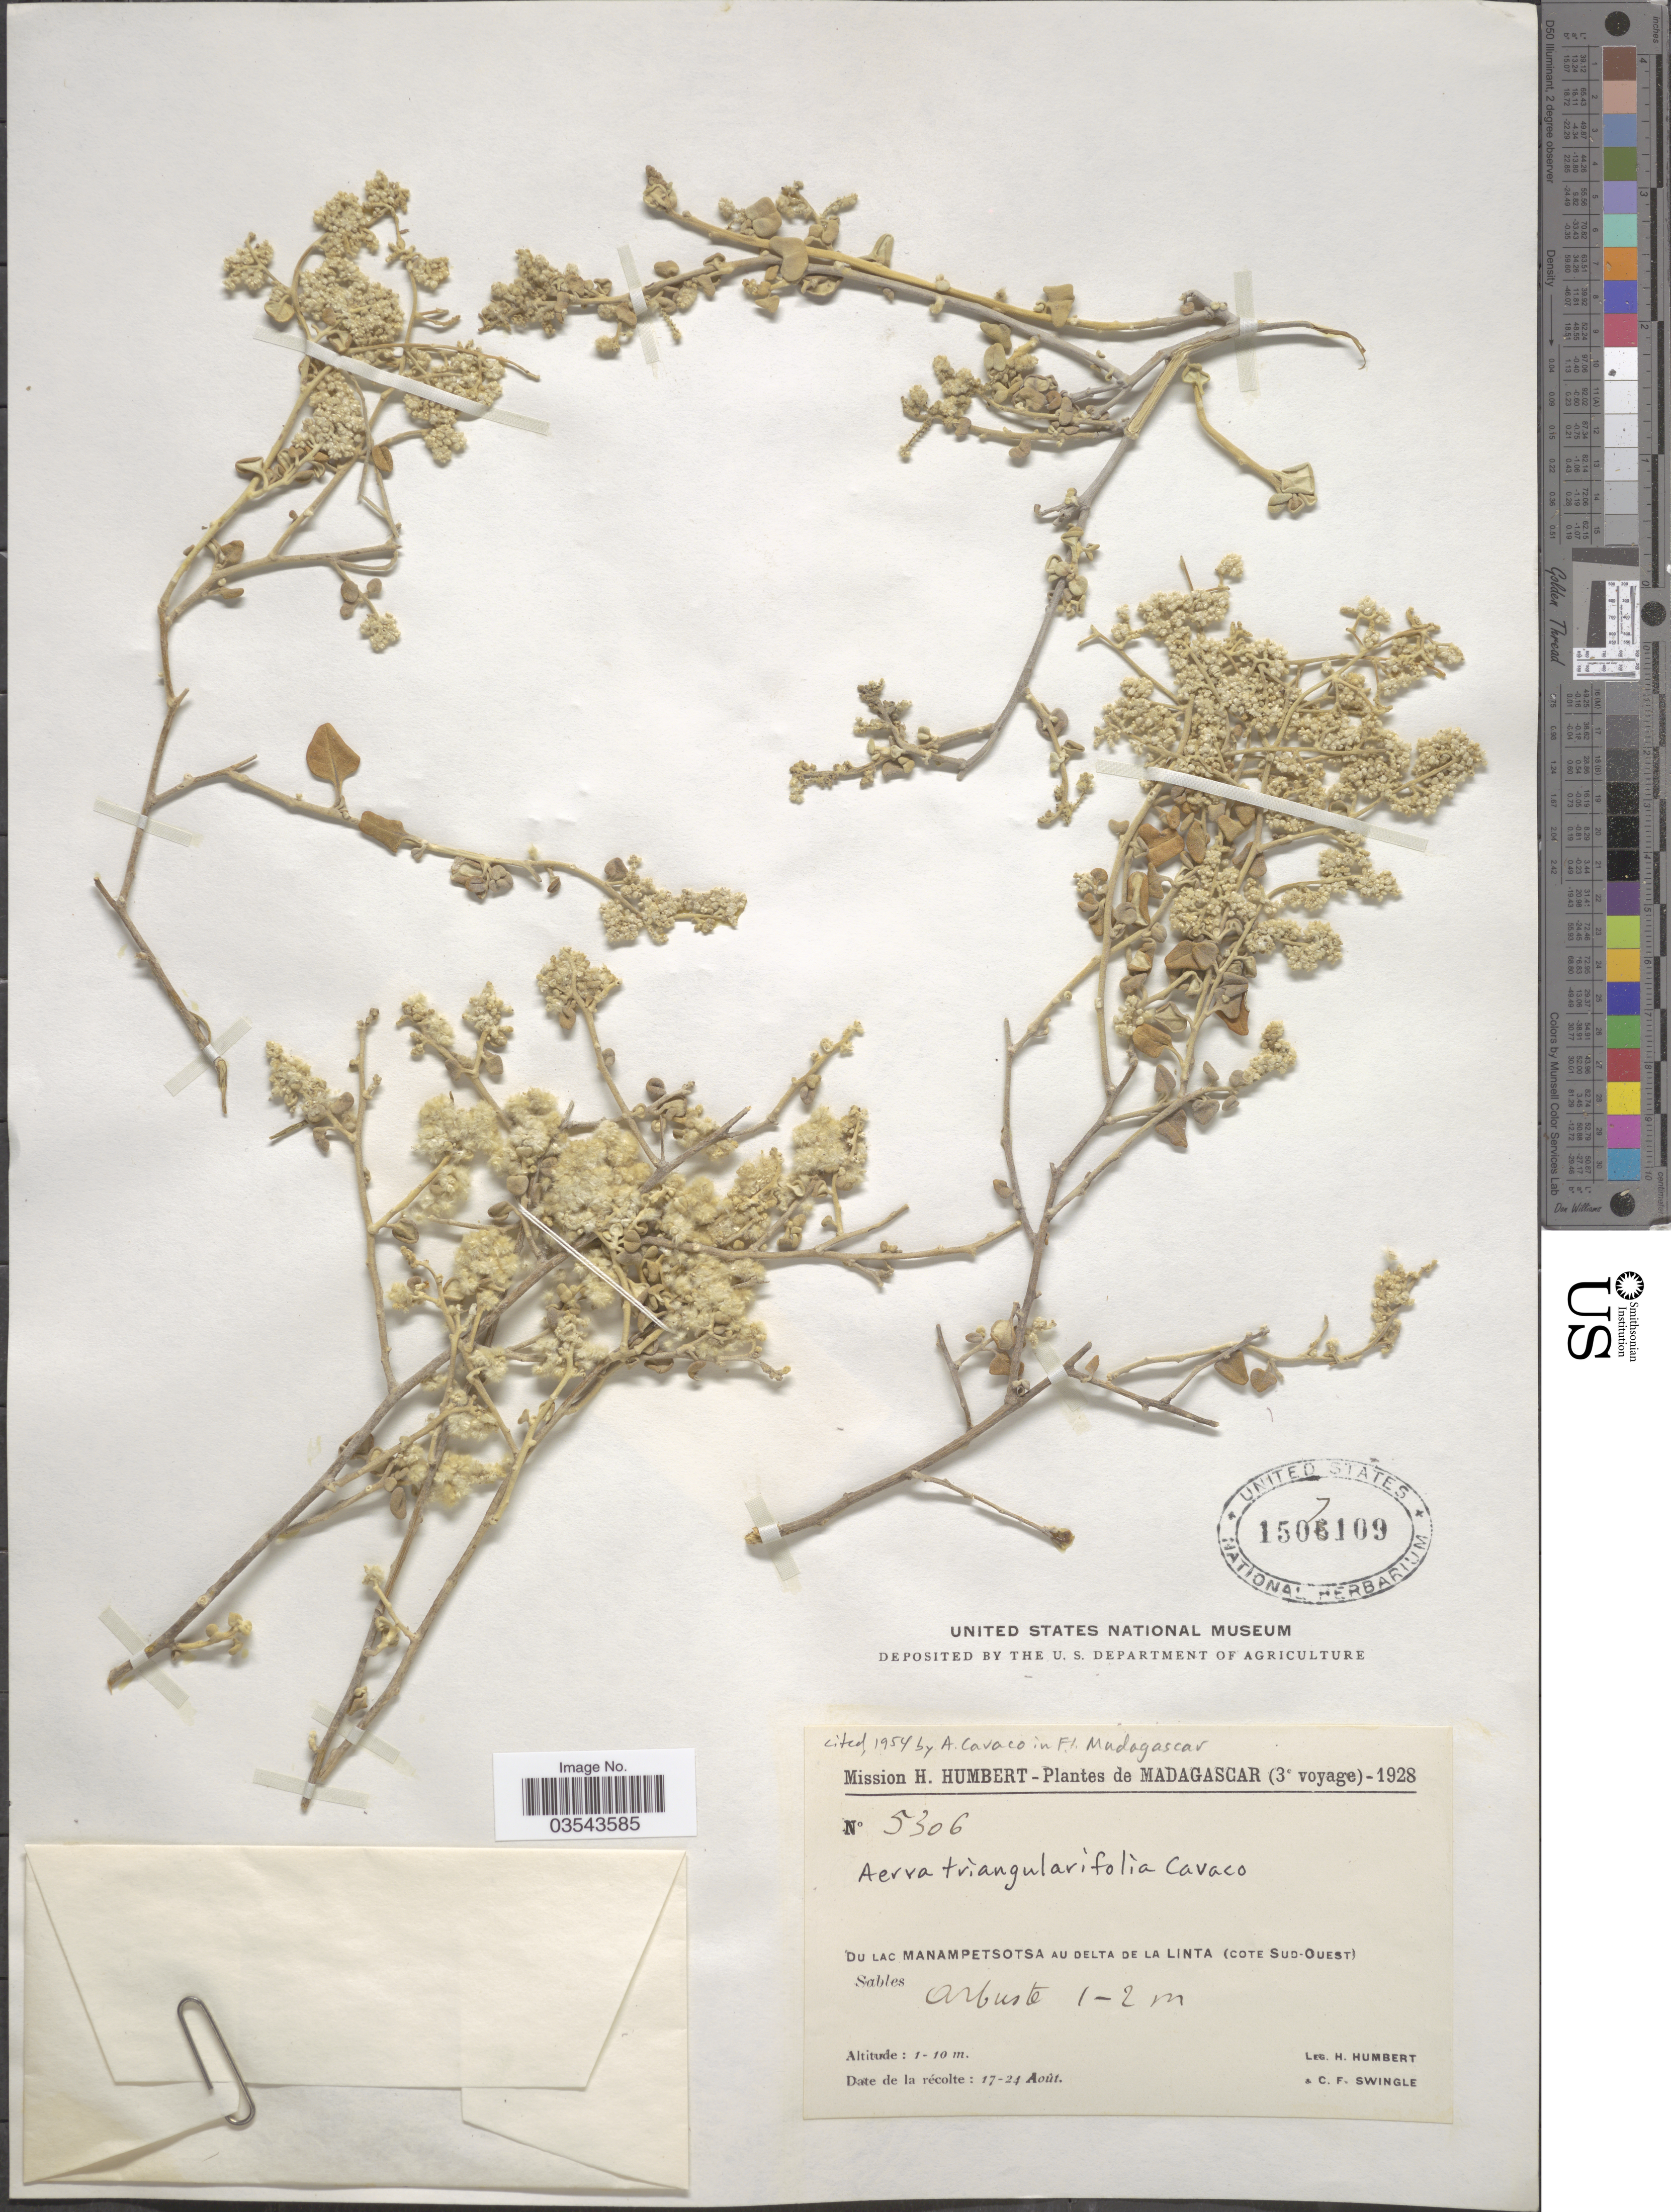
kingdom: Plantae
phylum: Tracheophyta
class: Magnoliopsida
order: Caryophyllales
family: Amaranthaceae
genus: Ouret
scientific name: Ouret triangularifolia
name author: (Cavaco) T. Hammer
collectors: H. Humbert & C. Swingle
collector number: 5306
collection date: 1928-04-17/1928-08-24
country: Madagascar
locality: Du Lac Manampetsotsa au delta de La Linta (Cote Sud-Ouest).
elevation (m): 1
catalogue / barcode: US 1507109